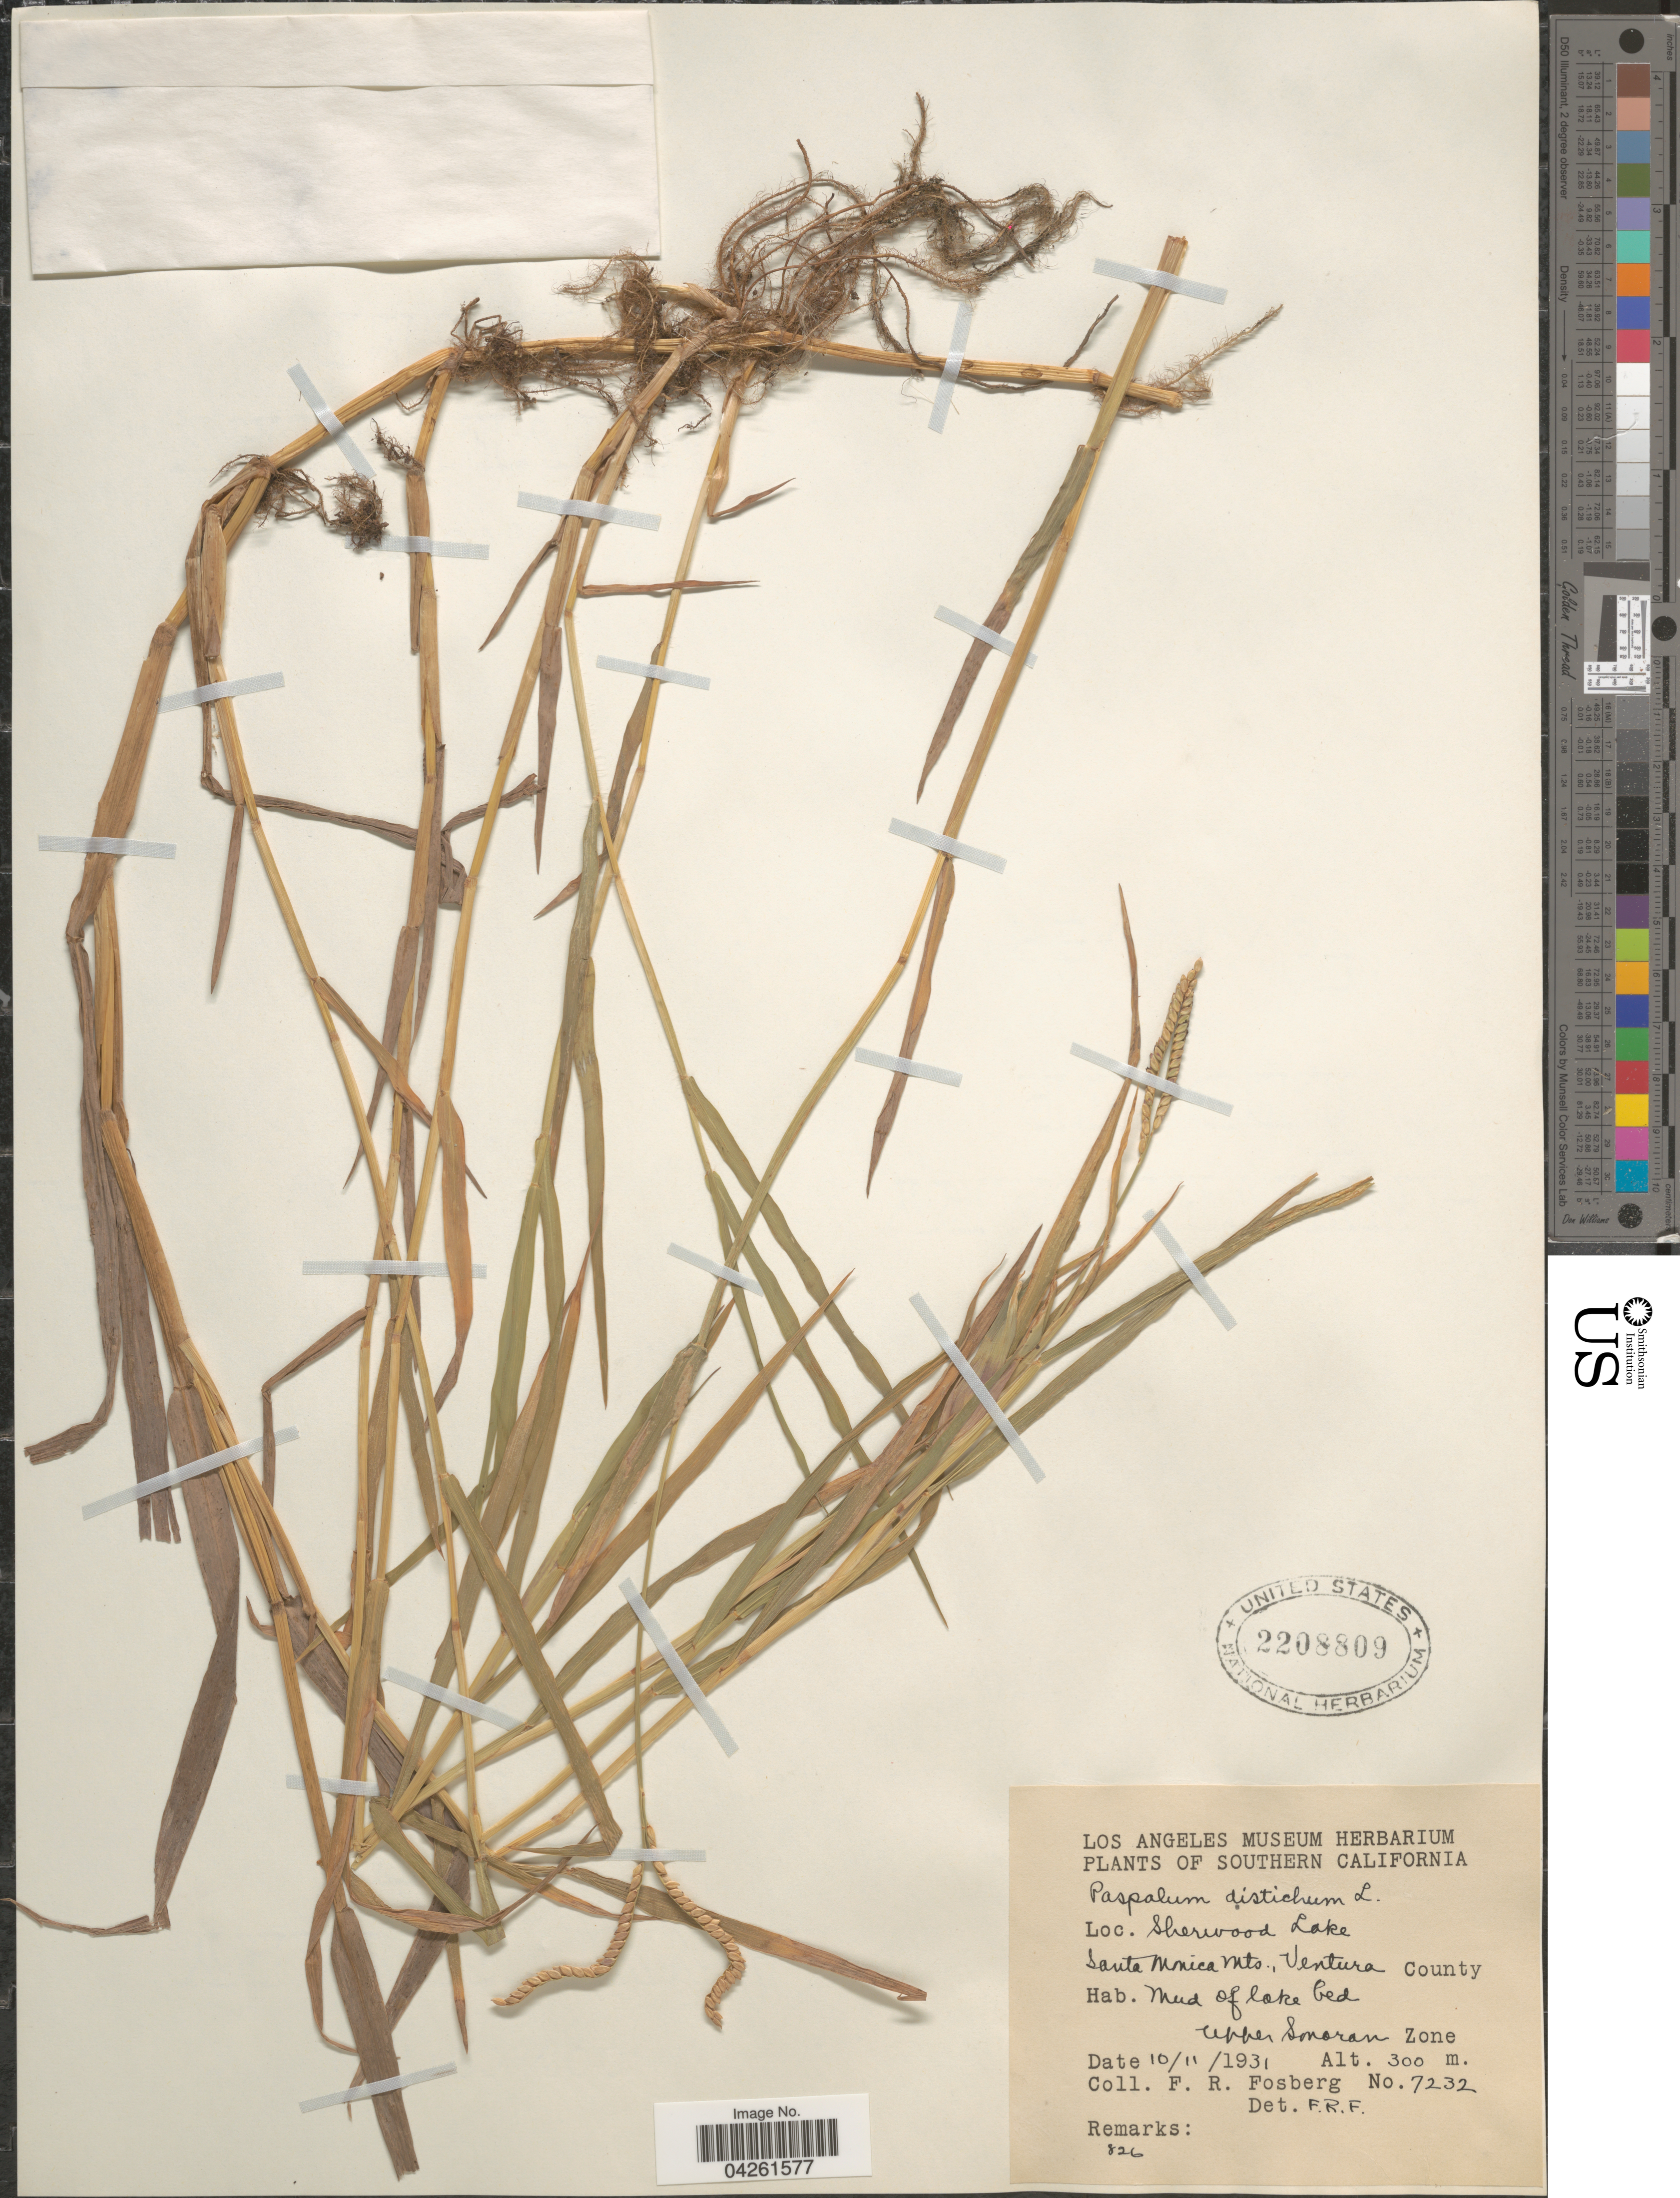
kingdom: Plantae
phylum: Tracheophyta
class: Liliopsida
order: Poales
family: Poaceae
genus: Paspalum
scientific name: Paspalum distichum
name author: L.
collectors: F. R. Fosberg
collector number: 7232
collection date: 1931-10-11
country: United States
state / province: California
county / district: Ventura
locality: Southern California. Sherwood Lake. Santa Monica Mts., Ventura County. Upper Sonoran Zone.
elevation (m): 300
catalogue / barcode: US 2208809